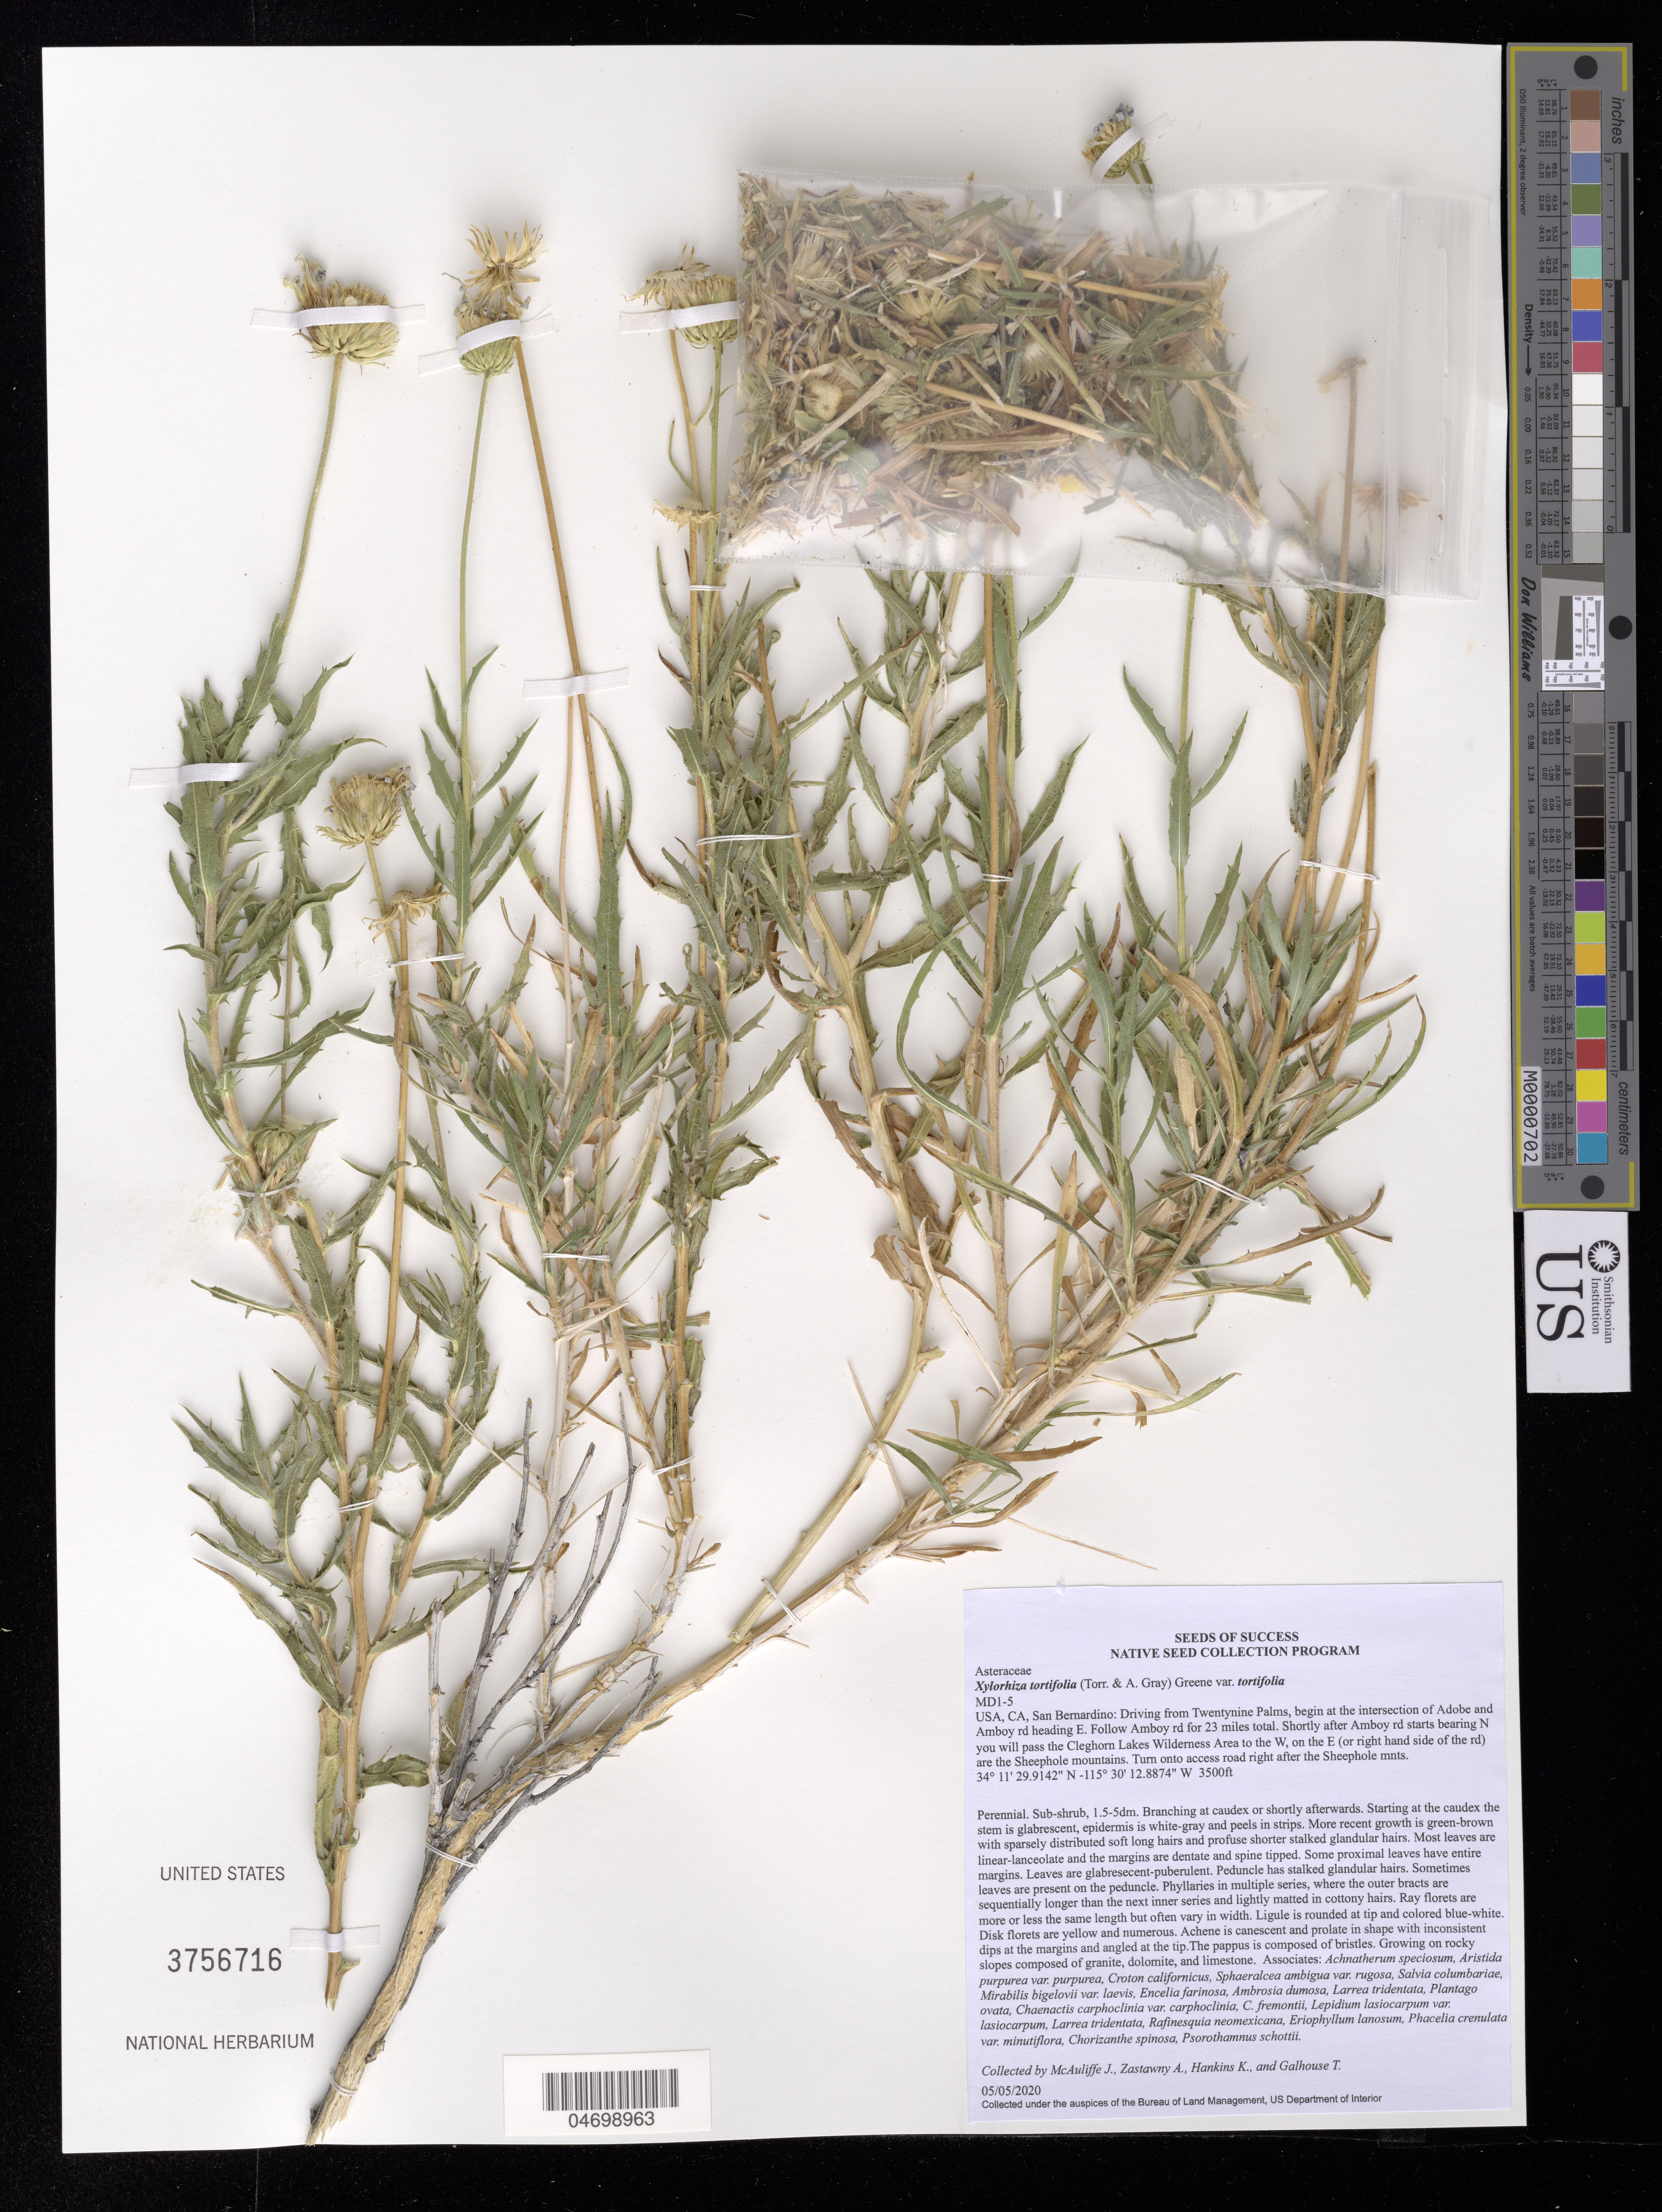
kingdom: Plantae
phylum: Tracheophyta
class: Magnoliopsida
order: Asterales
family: Asteraceae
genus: Xylorhiza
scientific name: Xylorhiza tortifolia var. tortifolia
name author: (Torr. & A. Gray) Greene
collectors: J. McAuliffe, A. Zastawny, K. Hankins & T. Galhouse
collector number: MD1-5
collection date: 2020-05-05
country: United States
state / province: California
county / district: San Bernardino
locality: Access road right after the Sheephole Mtns.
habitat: Rocky slopes composed of granite, dolomite, and limestone. With Croton californicus, Ambrosia dumosa, Larrea tridentata, etc.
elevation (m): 1067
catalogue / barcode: US 3756716